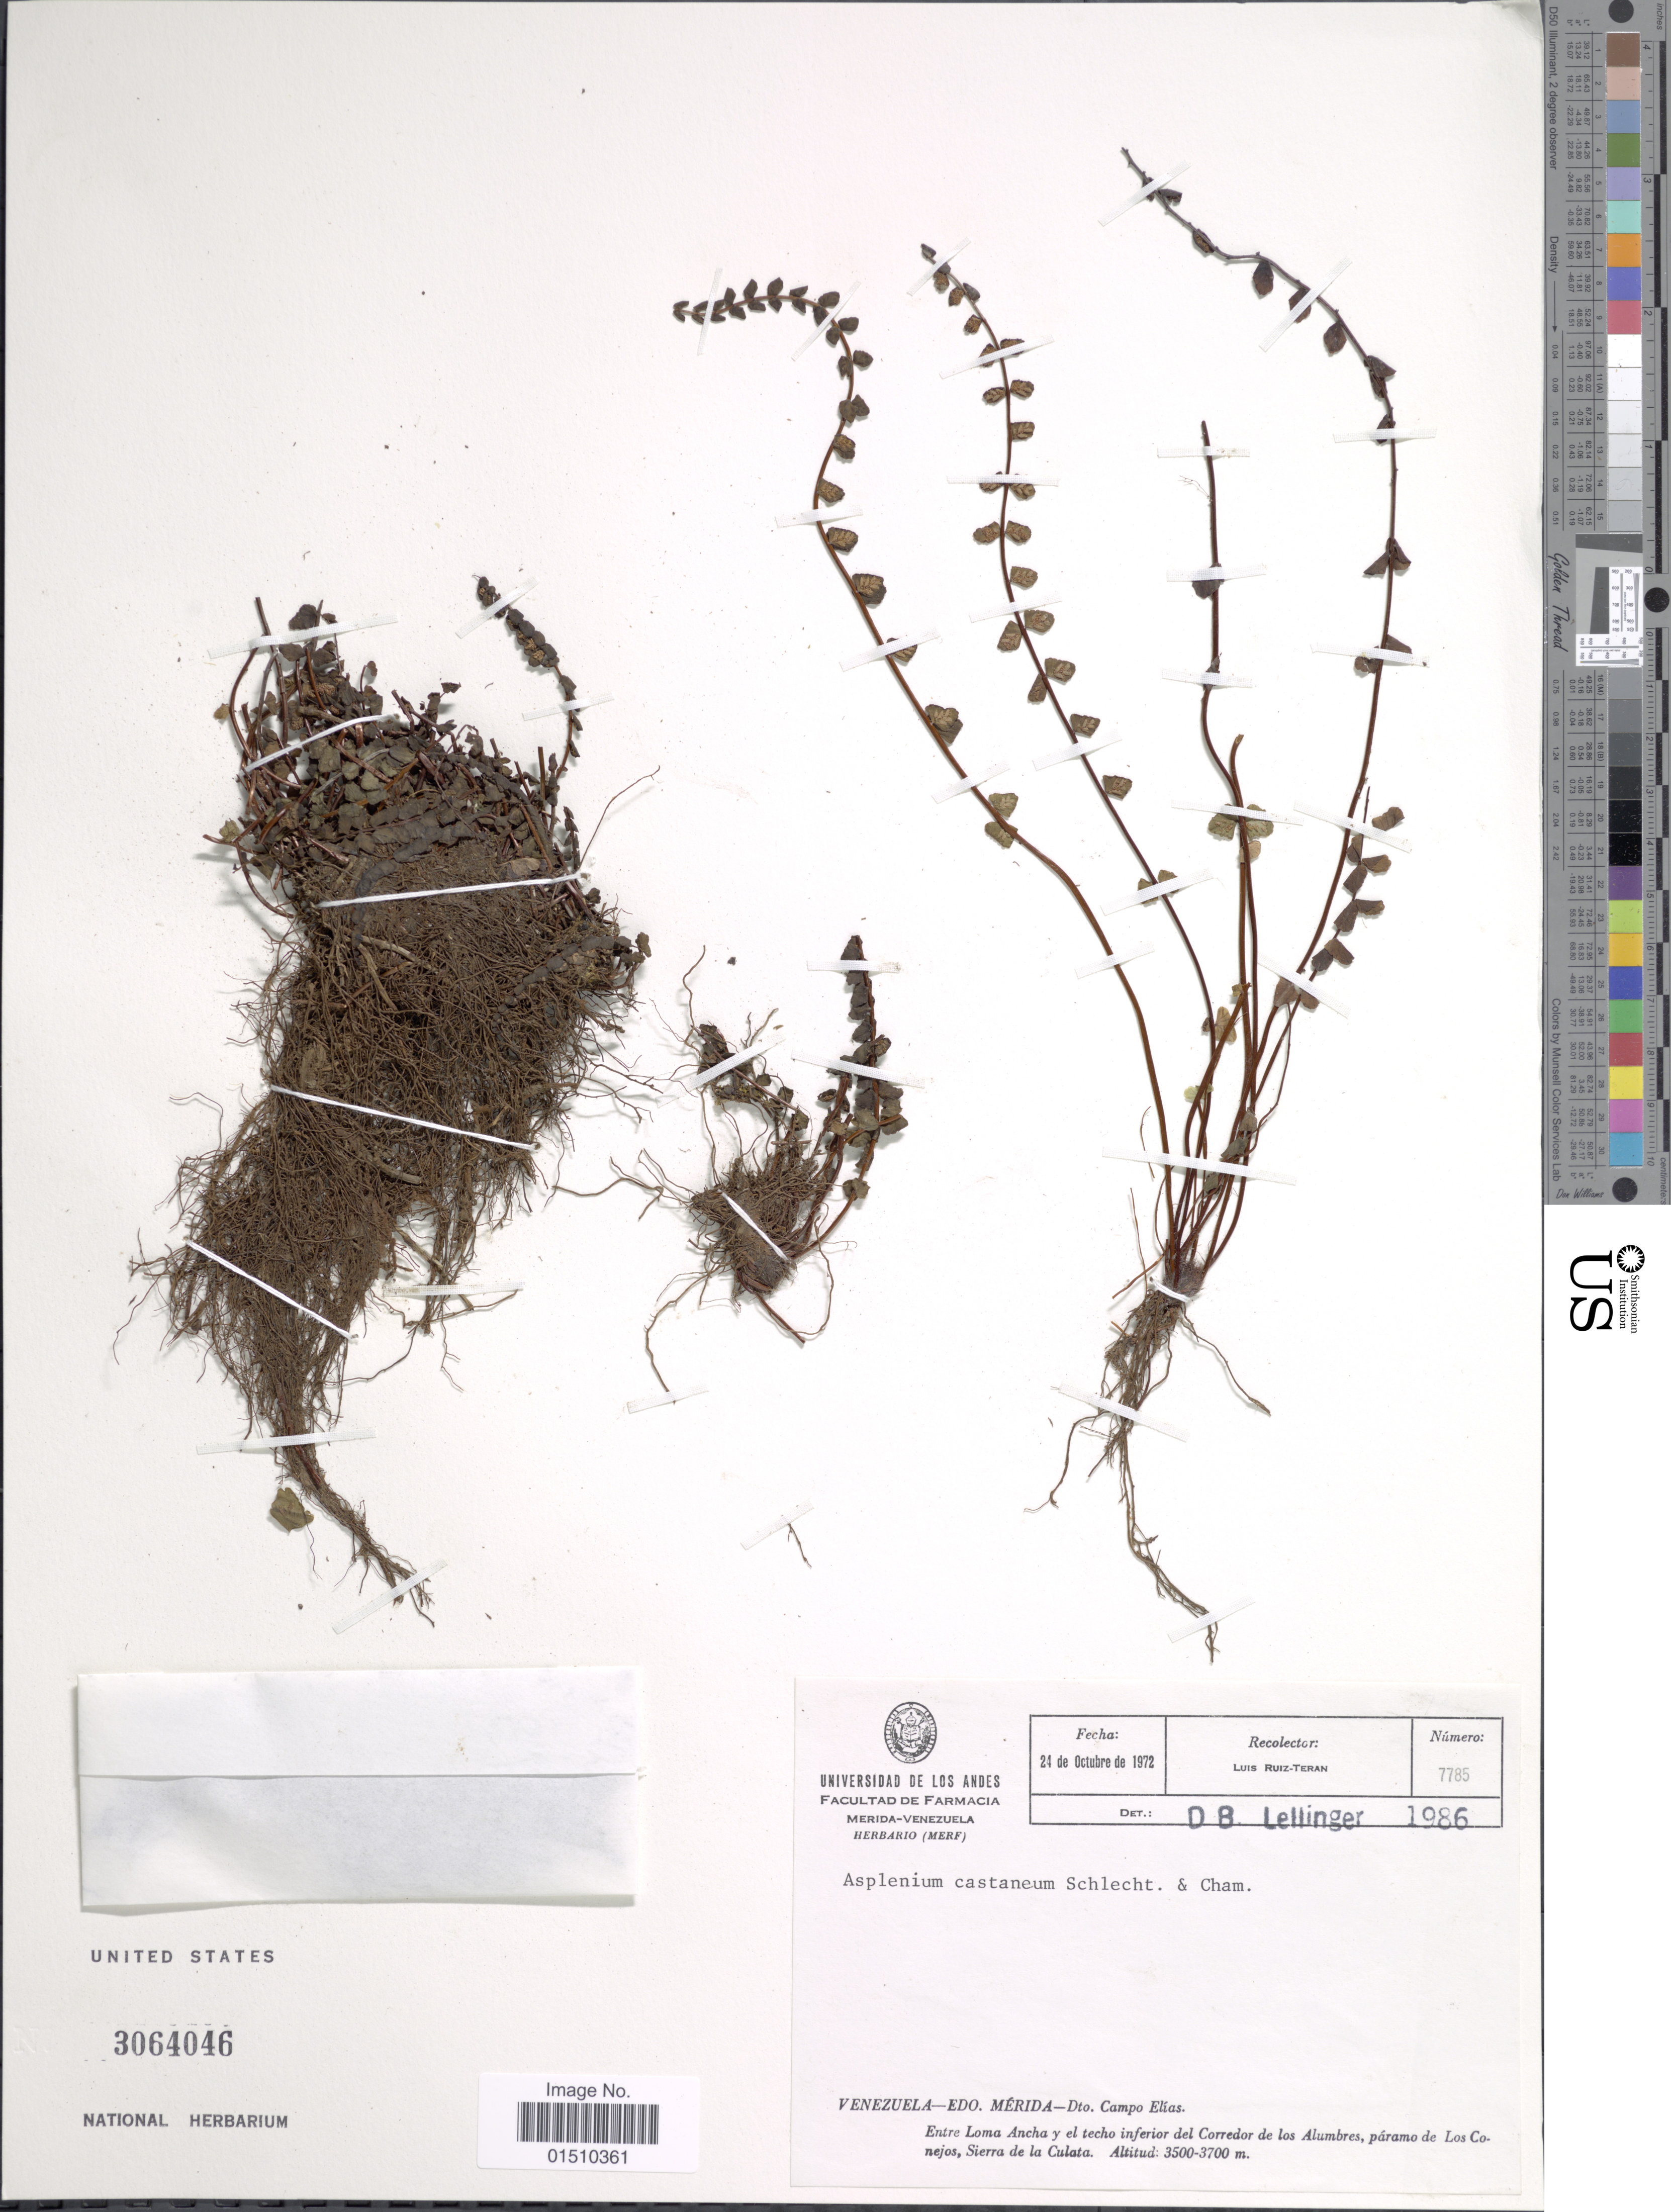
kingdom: Plantae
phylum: Tracheophyta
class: Polypodiopsida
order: Polypodiales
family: Aspleniaceae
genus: Asplenium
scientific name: Asplenium castaneum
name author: Schltdl. & Cham.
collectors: L. E. Ruíz-Terán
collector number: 7785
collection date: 1972-10-24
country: Venezuela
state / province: Mérida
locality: Venezuela, Merida, Dto. Campo Elias, Entre Loma Ancha y el techo inferior del Corredor de los Alumbres, paramo de Los Conejos, Sierra de la Culata.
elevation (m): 3500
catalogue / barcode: US 3064046